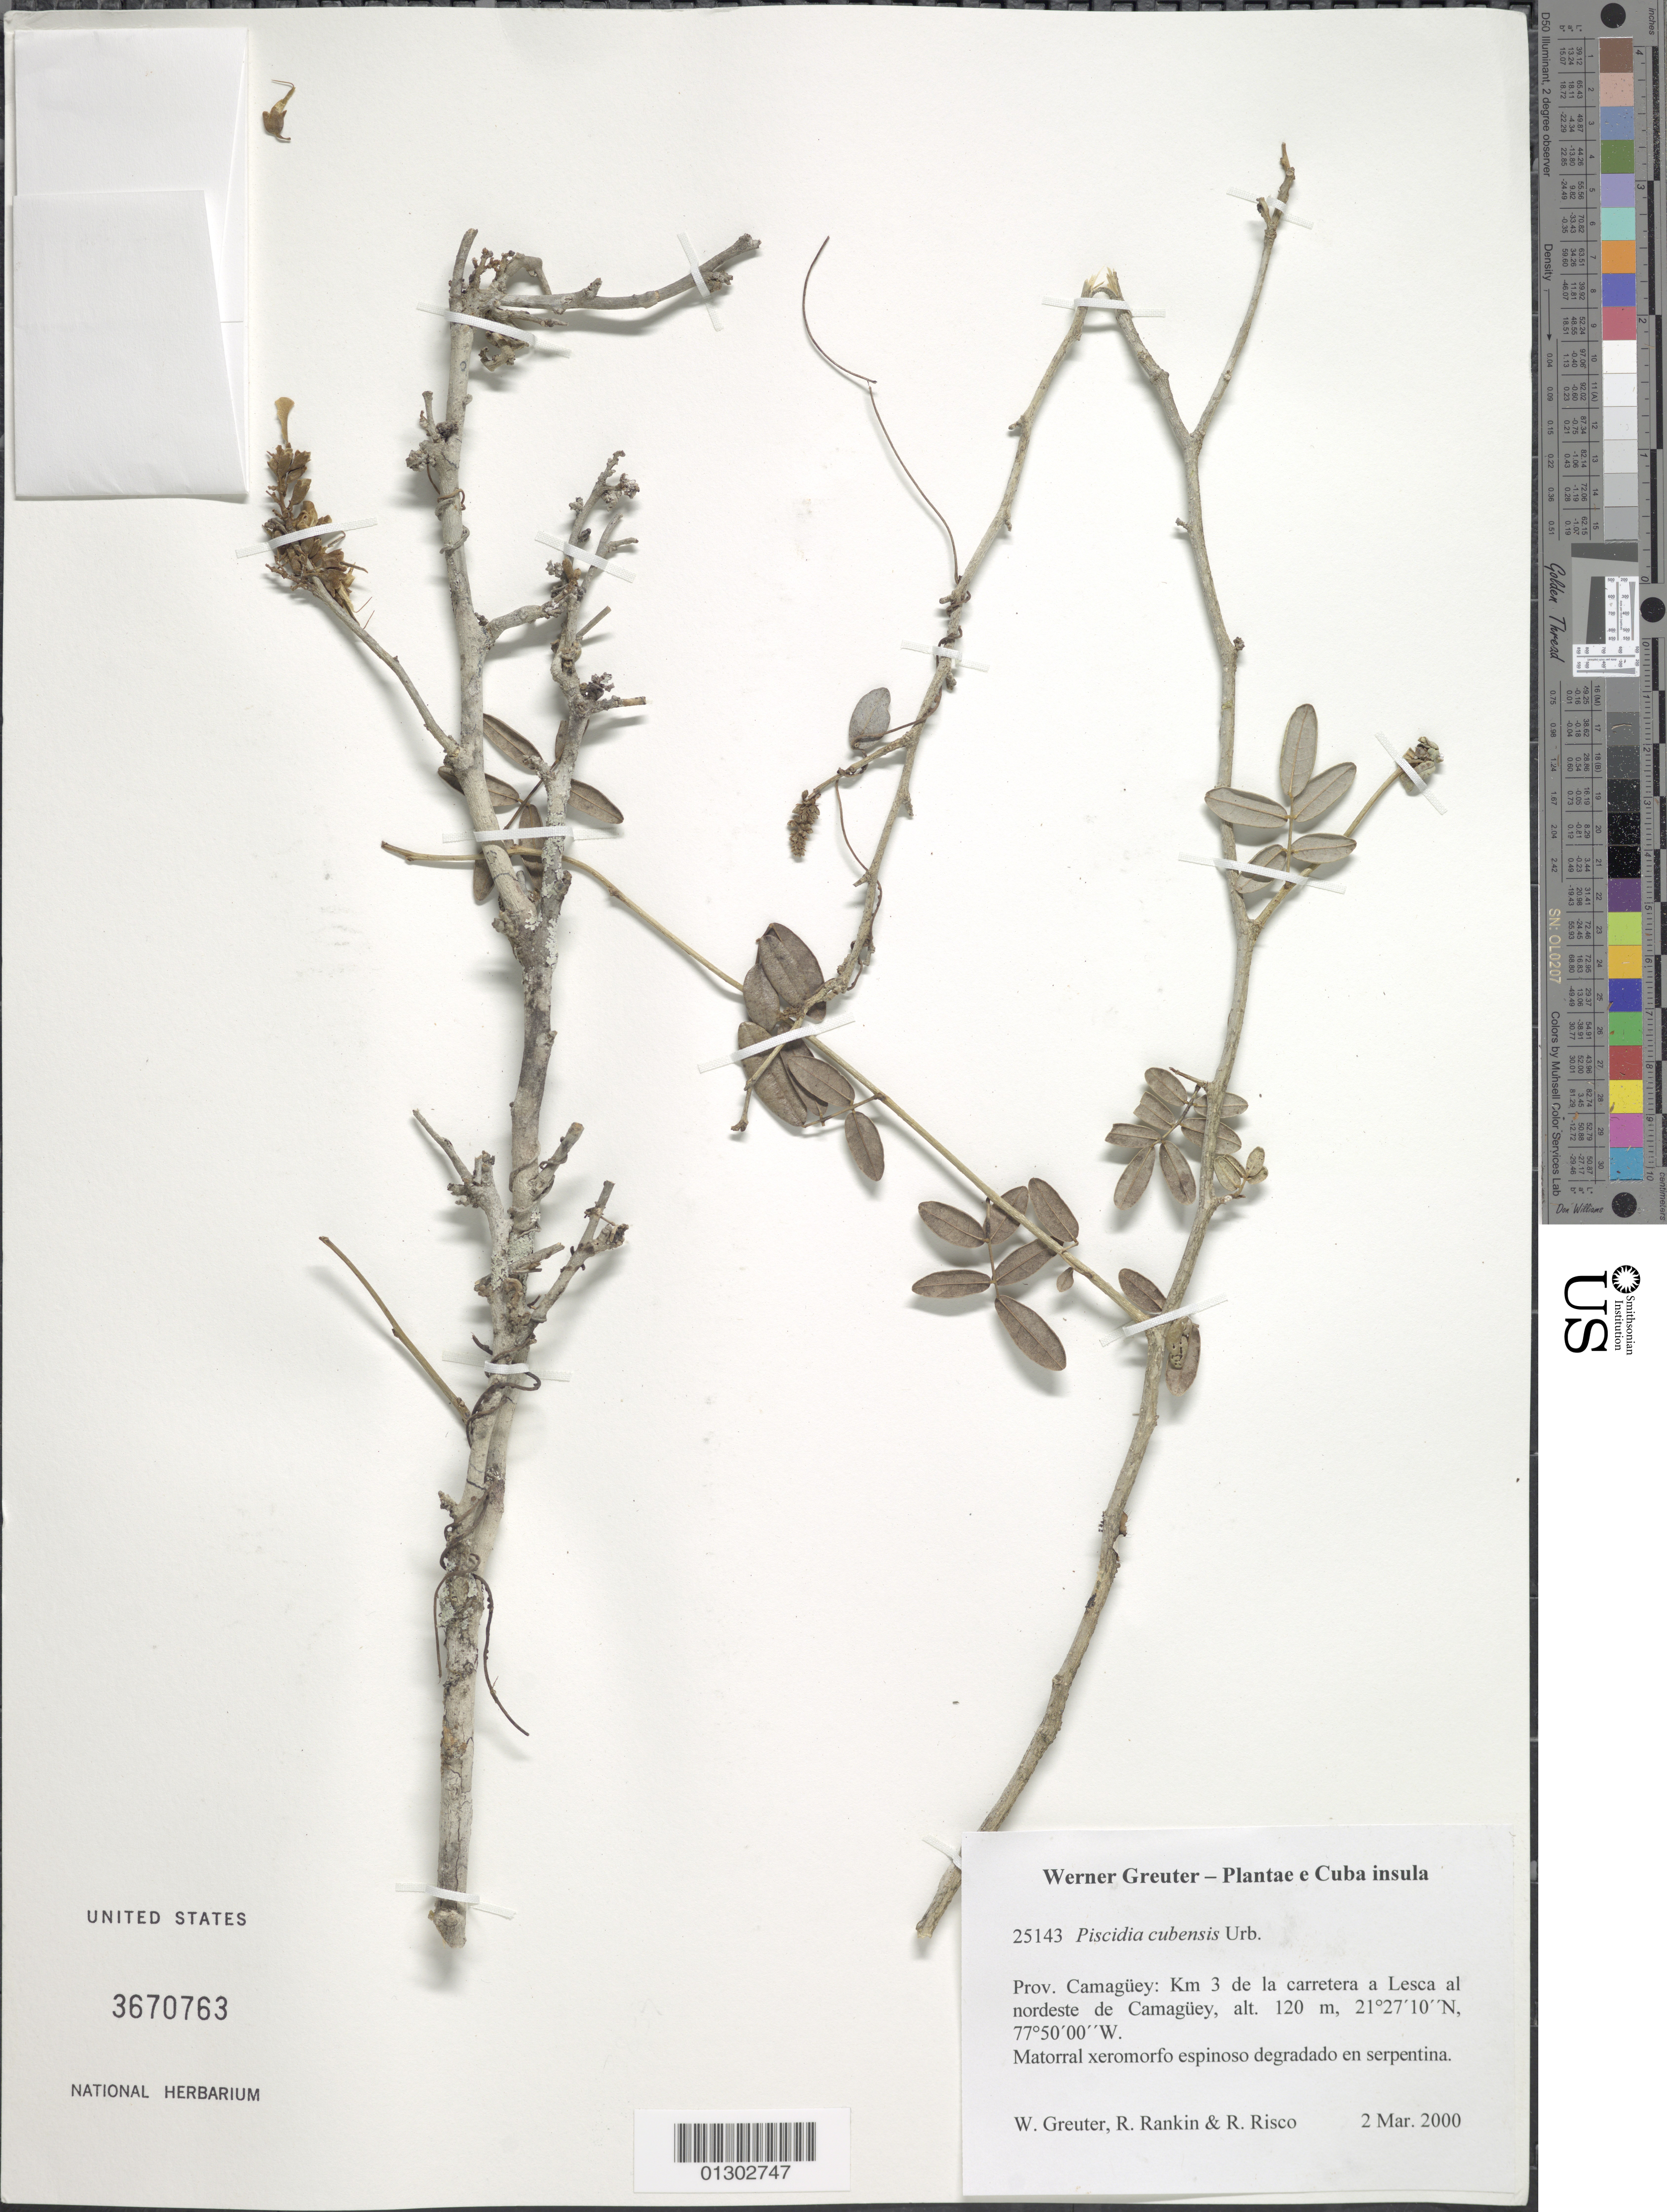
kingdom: Plantae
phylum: Tracheophyta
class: Magnoliopsida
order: Fabales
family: Fabaceae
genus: Piscidia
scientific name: Piscidia cubensis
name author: Urb.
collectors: W. R. Greuter, R. Rankin Rodriguez & R. Risco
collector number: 25143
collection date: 2000-03-02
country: Cuba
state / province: Camagüey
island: Cuba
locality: Km 3 de la carretera a Lesca al nordeste de Camagüey.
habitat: Matorral xeromorfo espinoso degradado en serpentina.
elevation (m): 120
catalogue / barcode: US 3670763